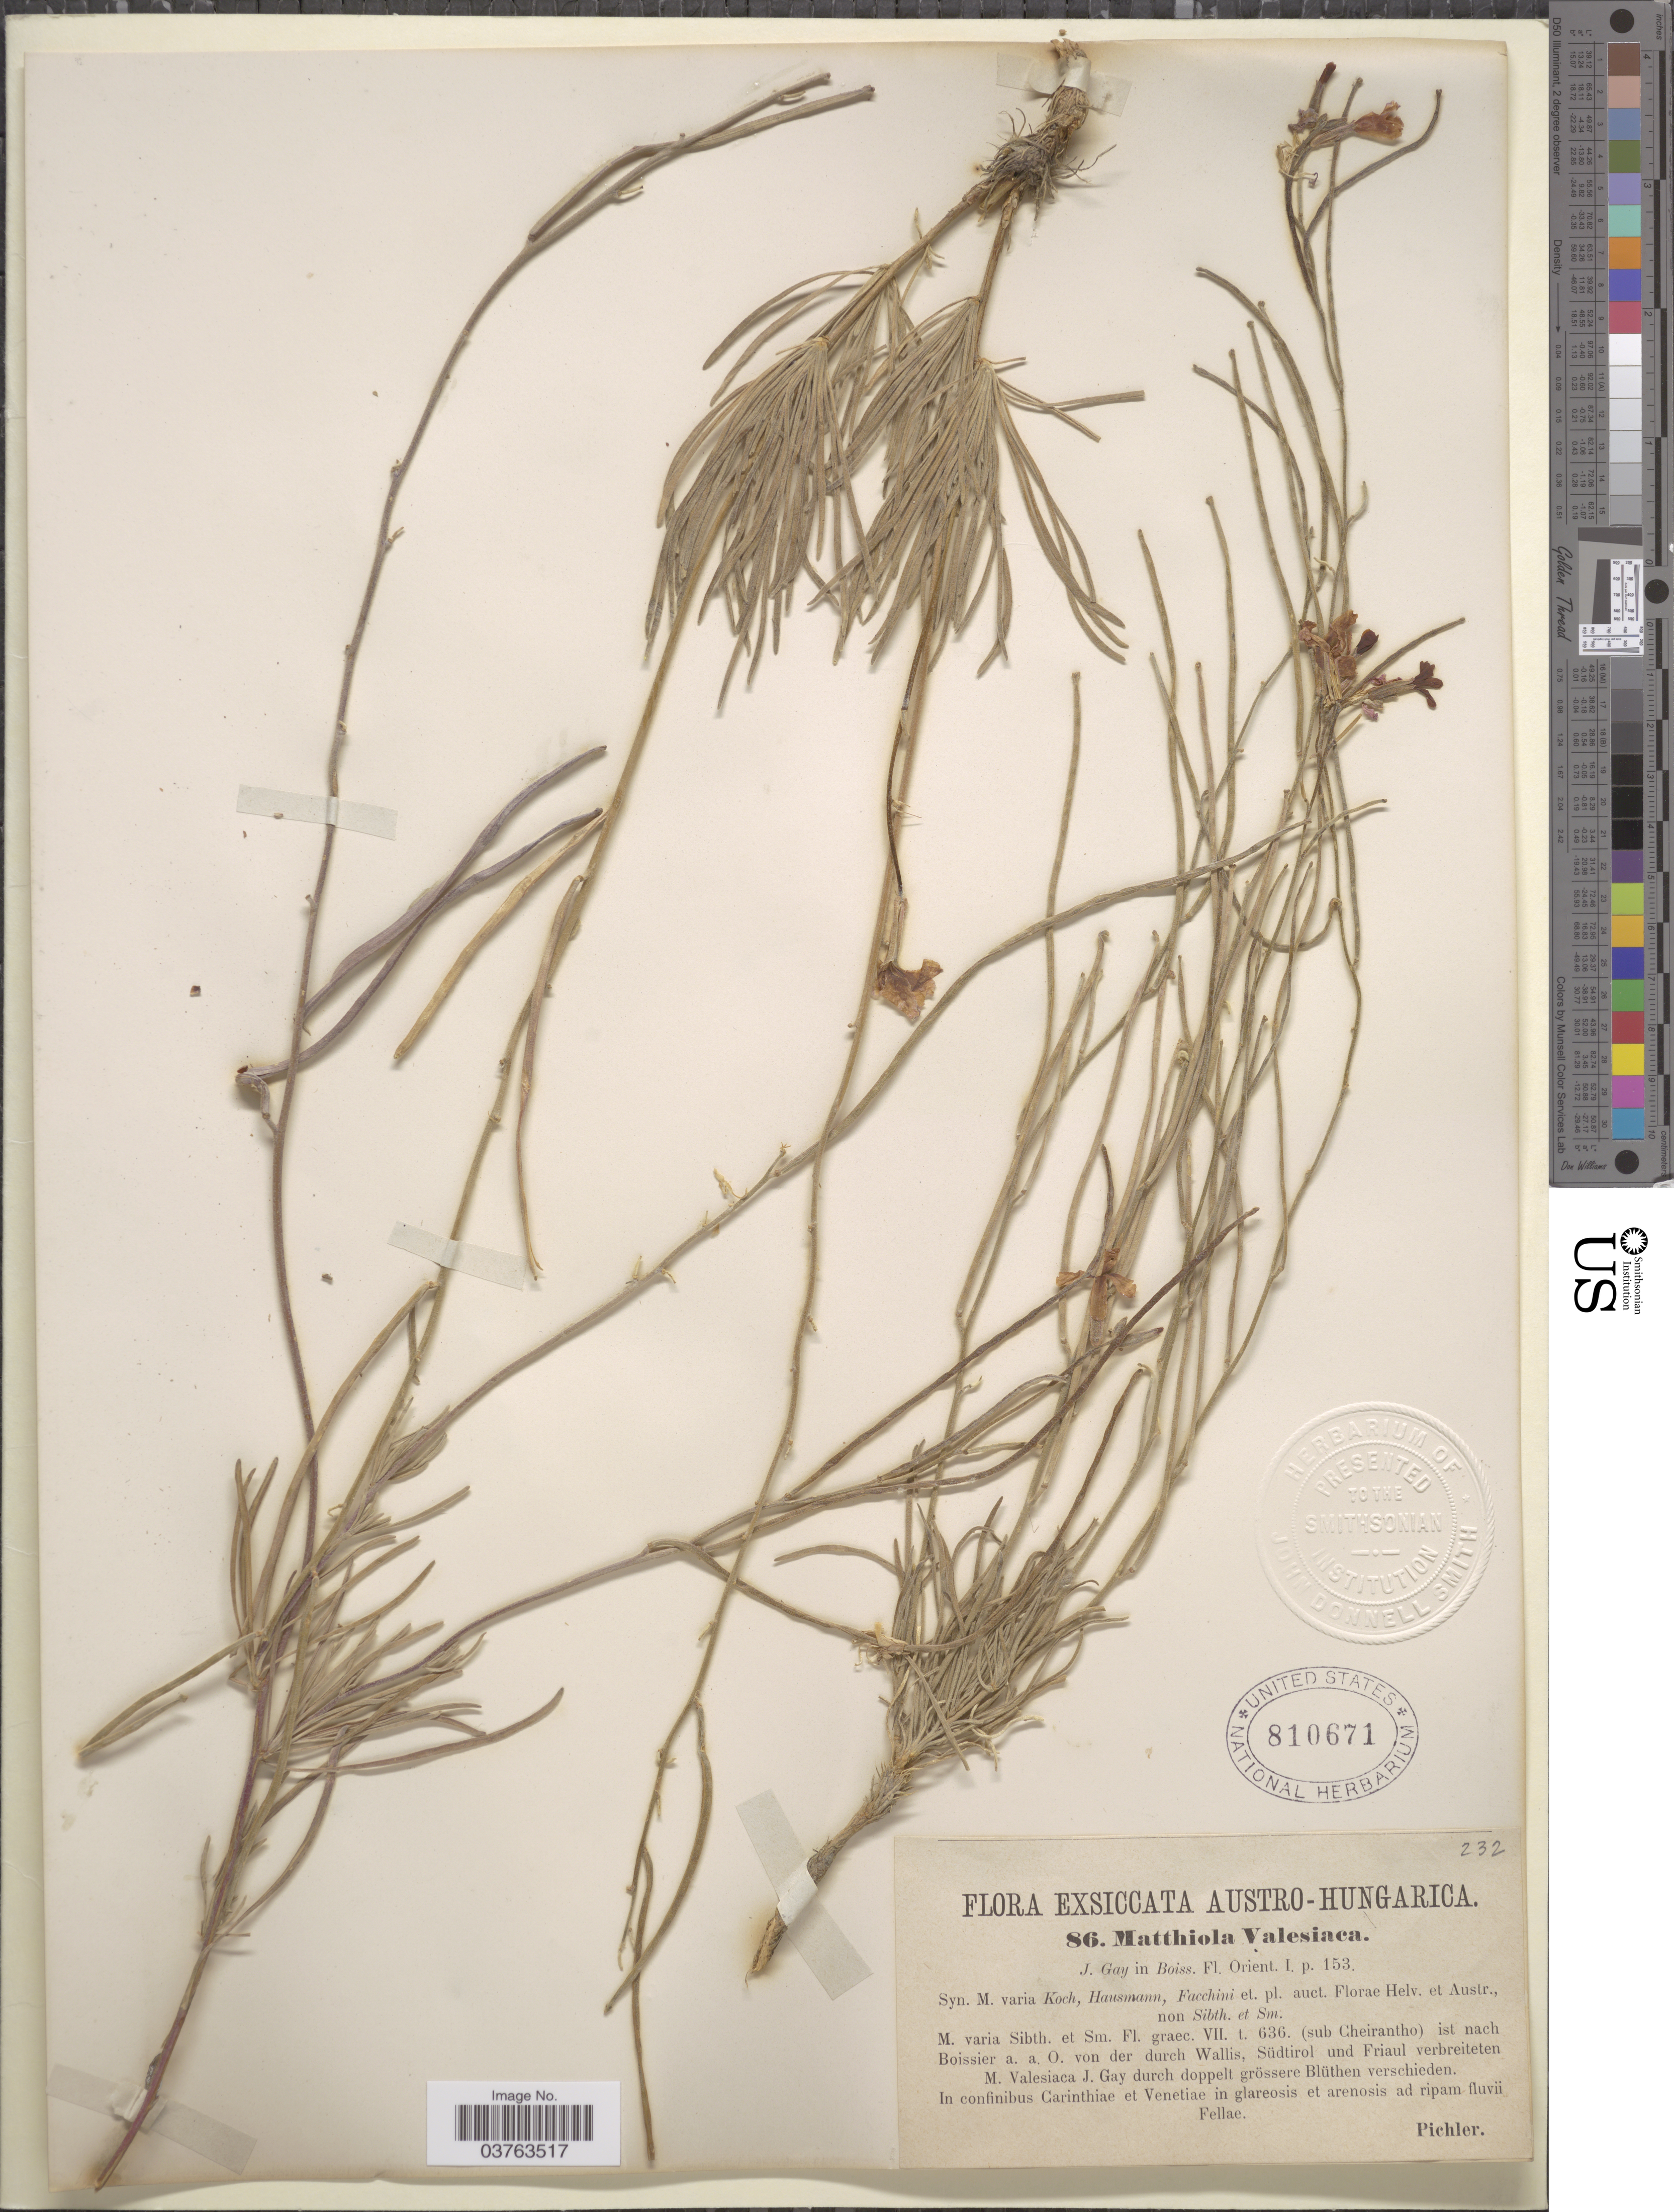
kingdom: Plantae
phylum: Tracheophyta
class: Magnoliopsida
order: Brassicales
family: Brassicaceae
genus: Matthiola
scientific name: Matthiola valesiaca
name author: Boiss.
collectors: Pichler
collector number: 86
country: Italy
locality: In confinibus Carinthiæ et Venetiæ in glareosis et arenosis ad ripam fluvii Fellæ.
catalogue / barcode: US 810671